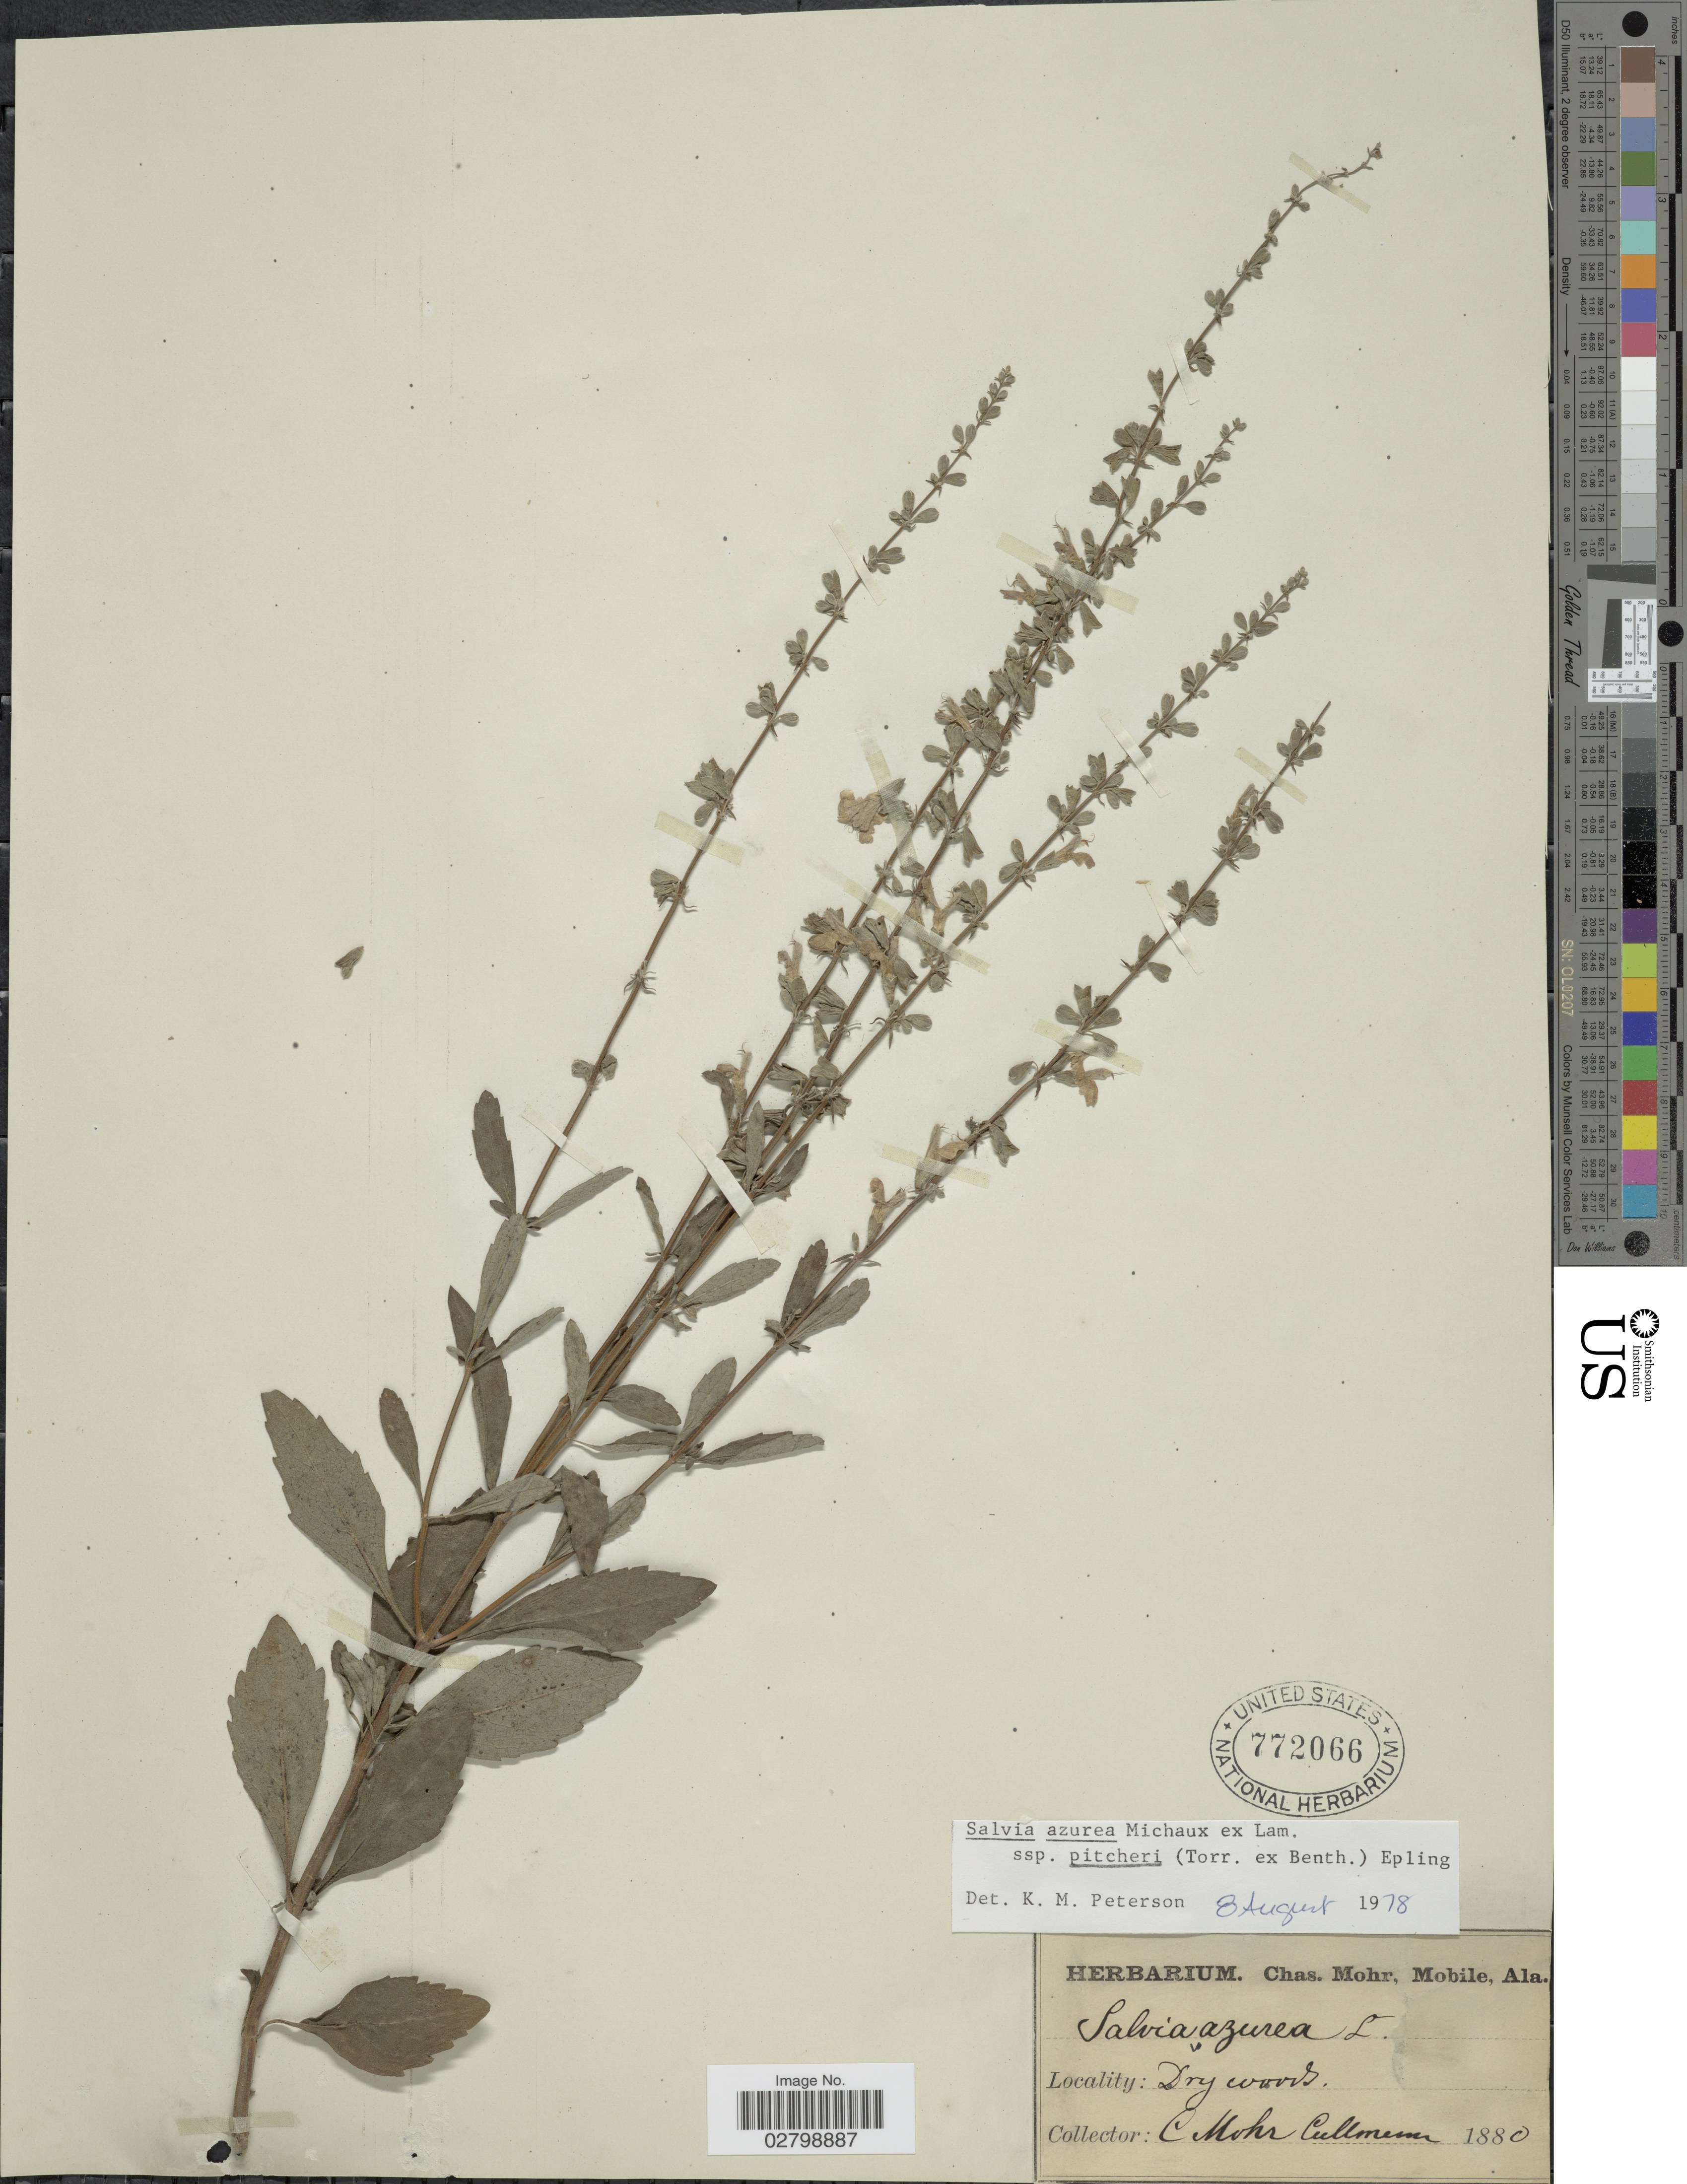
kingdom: Plantae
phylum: Tracheophyta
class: Magnoliopsida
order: Lamiales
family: Lamiaceae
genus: Salvia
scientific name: Salvia azurea subsp. pitcheri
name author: Michx. ex Lam.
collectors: Mohr, C. T. (herbarium)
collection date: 1880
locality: Dry woods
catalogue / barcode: US 772066